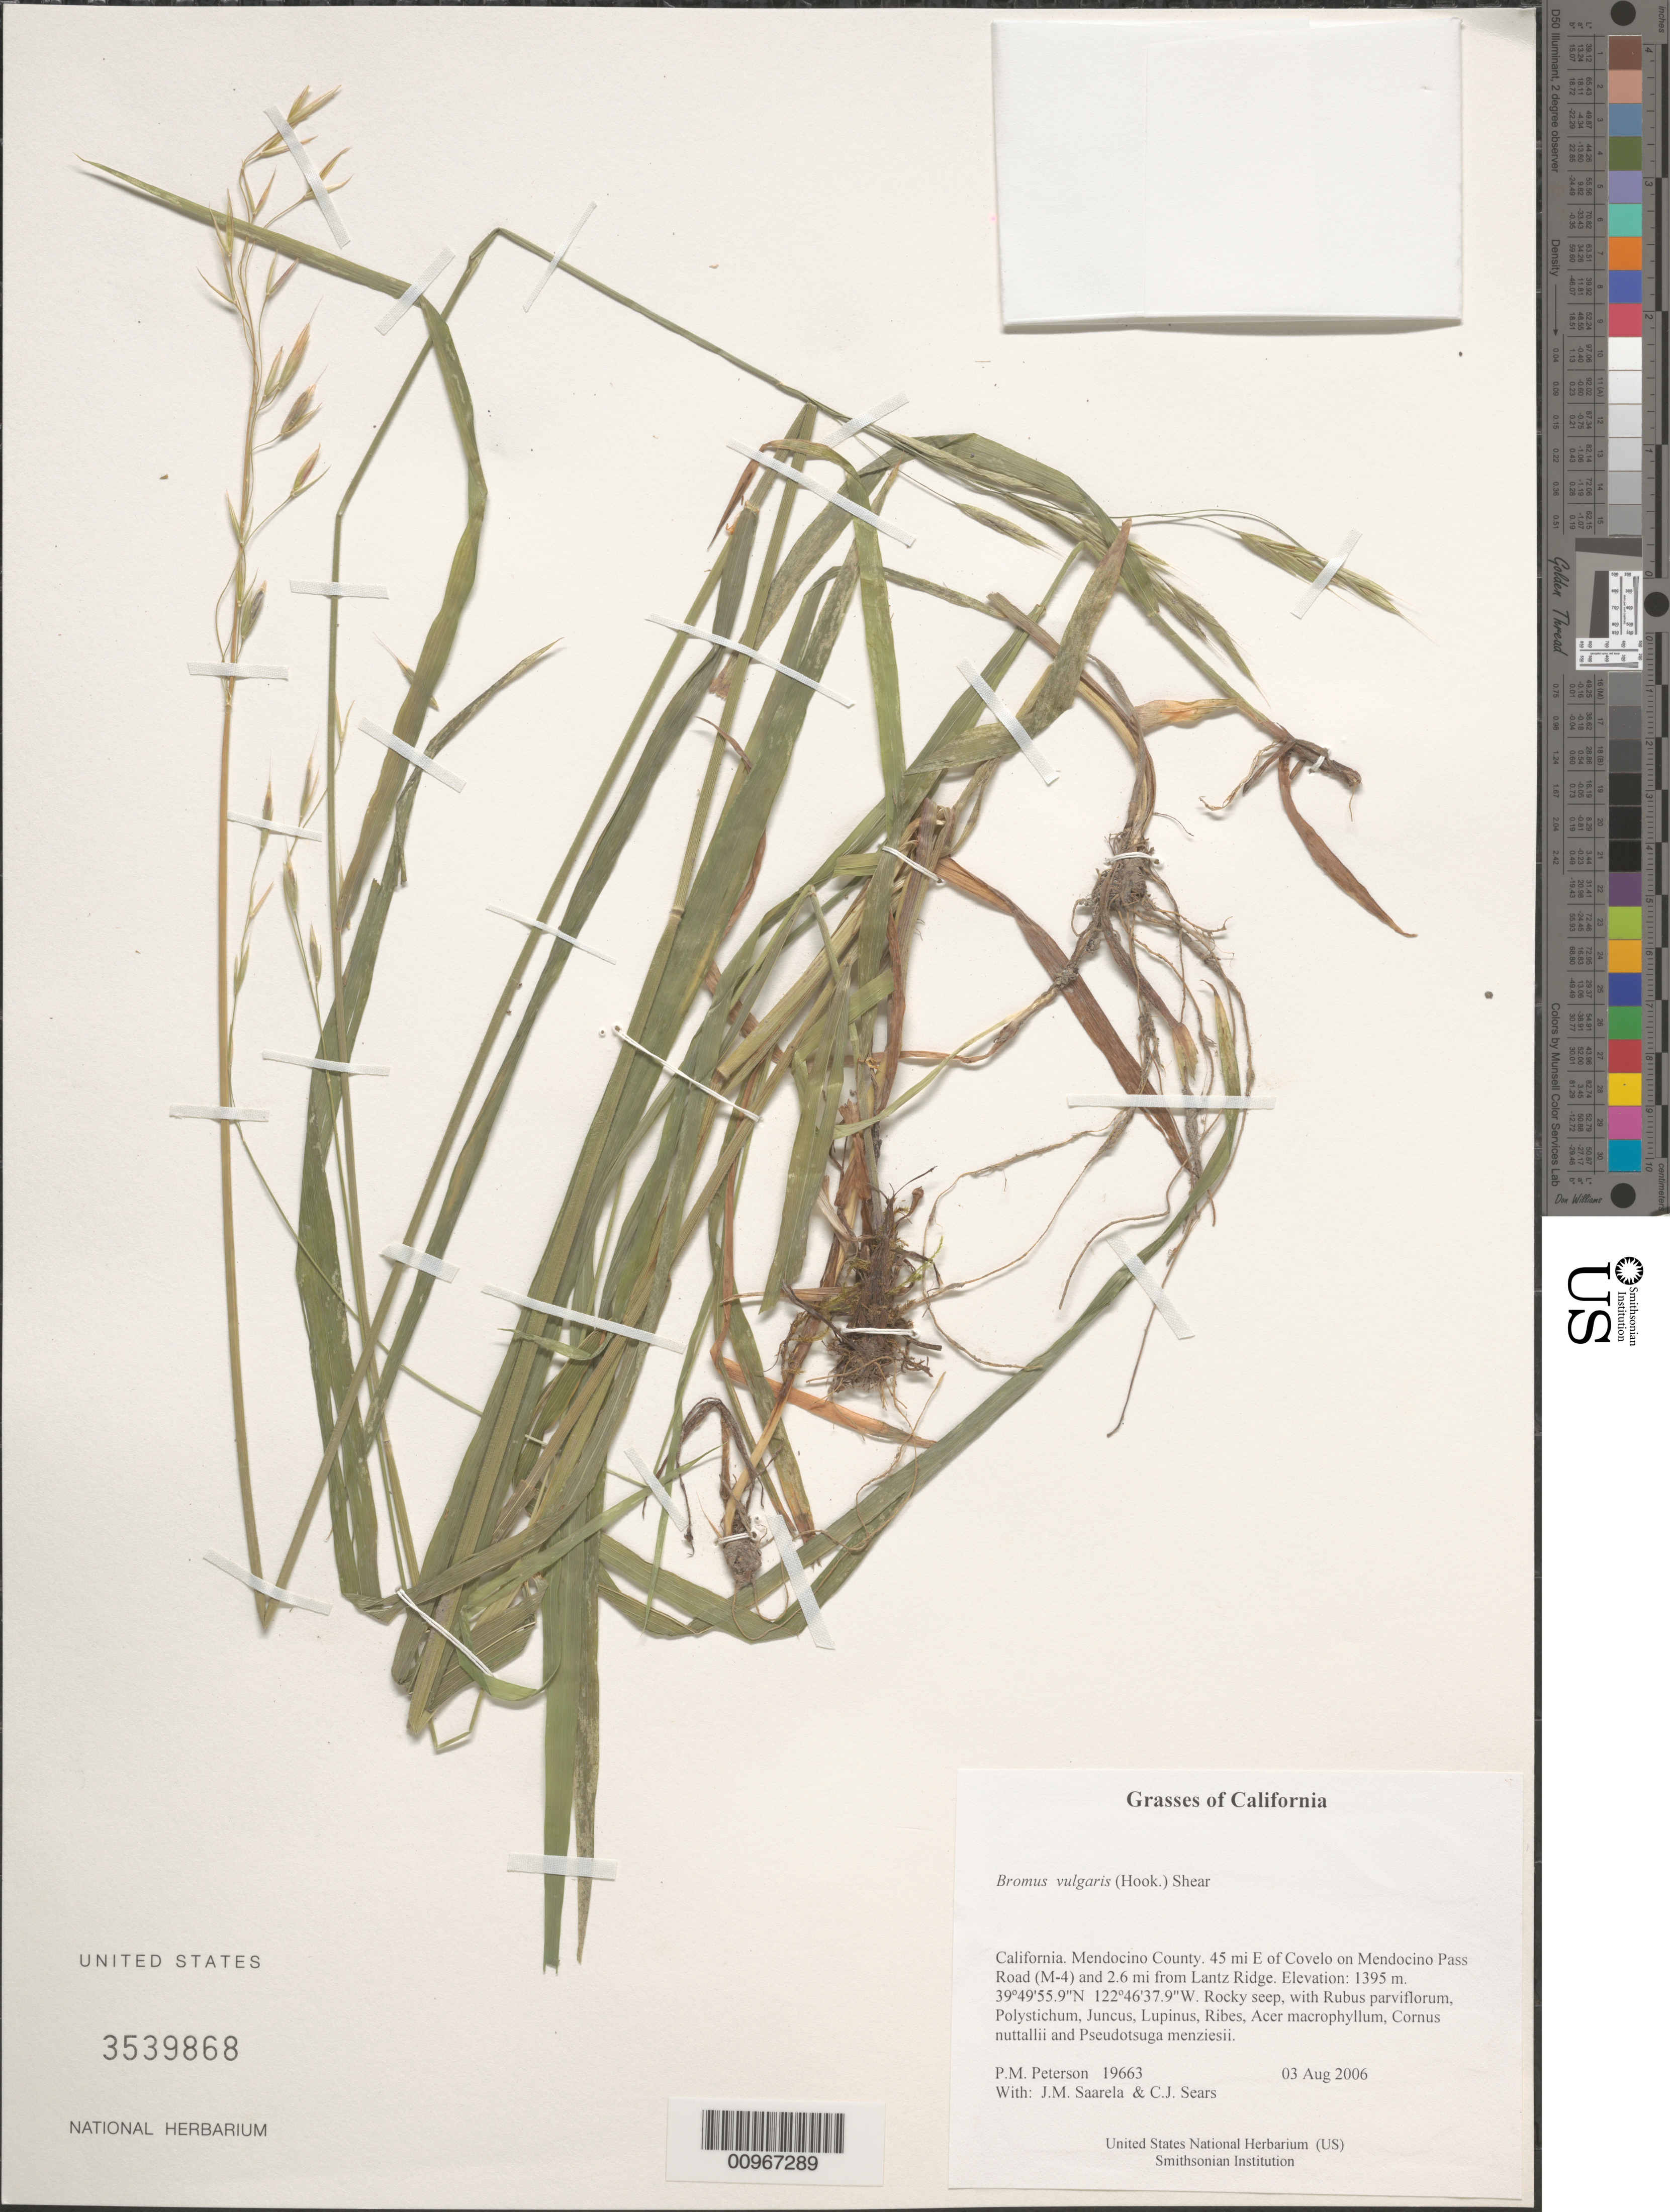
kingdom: Plantae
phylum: Tracheophyta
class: Liliopsida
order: Poales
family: Poaceae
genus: Bromus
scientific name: Bromus vulgaris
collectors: P. M. Peterson, J. Saarela & C. Sears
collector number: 19663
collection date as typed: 03 Aug 2006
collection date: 2006-08-03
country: United States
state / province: California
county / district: Mendocino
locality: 45 mi E of Covelo on Mendocino Pass Road (M-4) and 2.6 mi from Lantz Ridge.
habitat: Rocky seep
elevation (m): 1395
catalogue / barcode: US 3539868